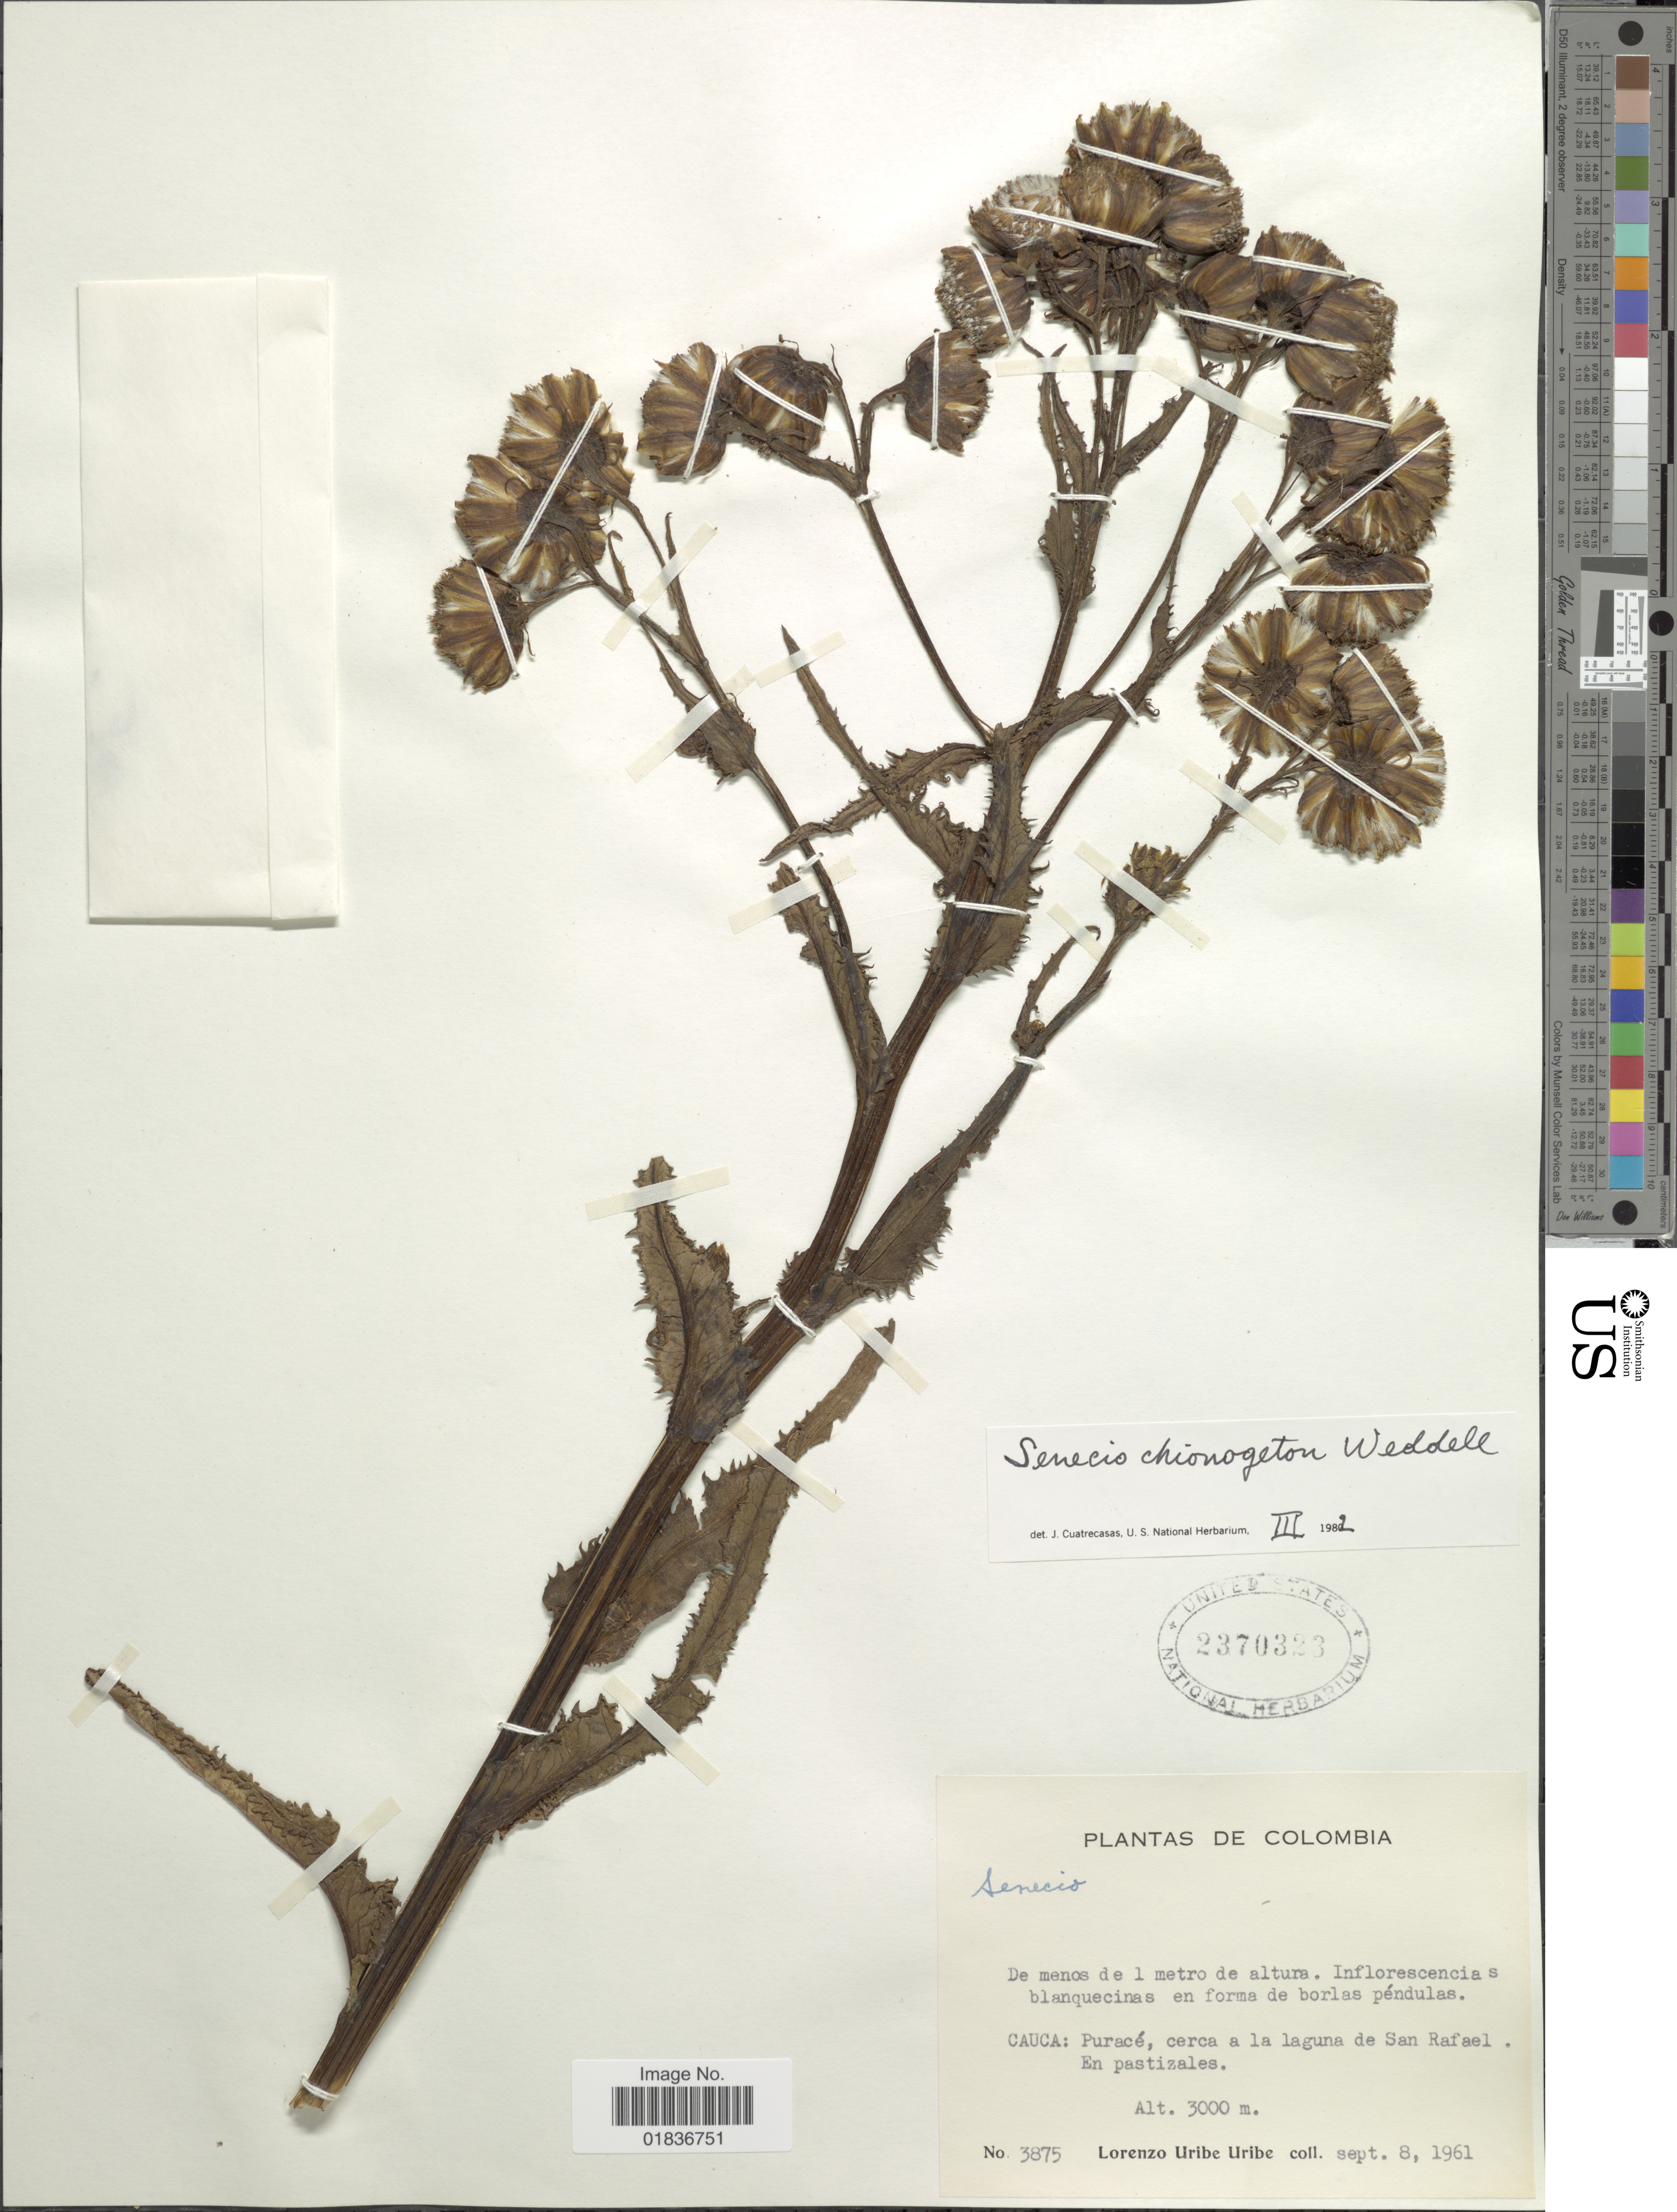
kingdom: Plantae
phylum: Tracheophyta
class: Magnoliopsida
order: Asterales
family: Asteraceae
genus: Senecio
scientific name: Senecio tephrosioides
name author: Turcz.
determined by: Salomon, Luciana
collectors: L. Uribe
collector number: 3875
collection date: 1961-09-08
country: Colombia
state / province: Cauca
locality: Cauca: Purace, cerca a la laguna de San Rafael.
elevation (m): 3000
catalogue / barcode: US 2370323